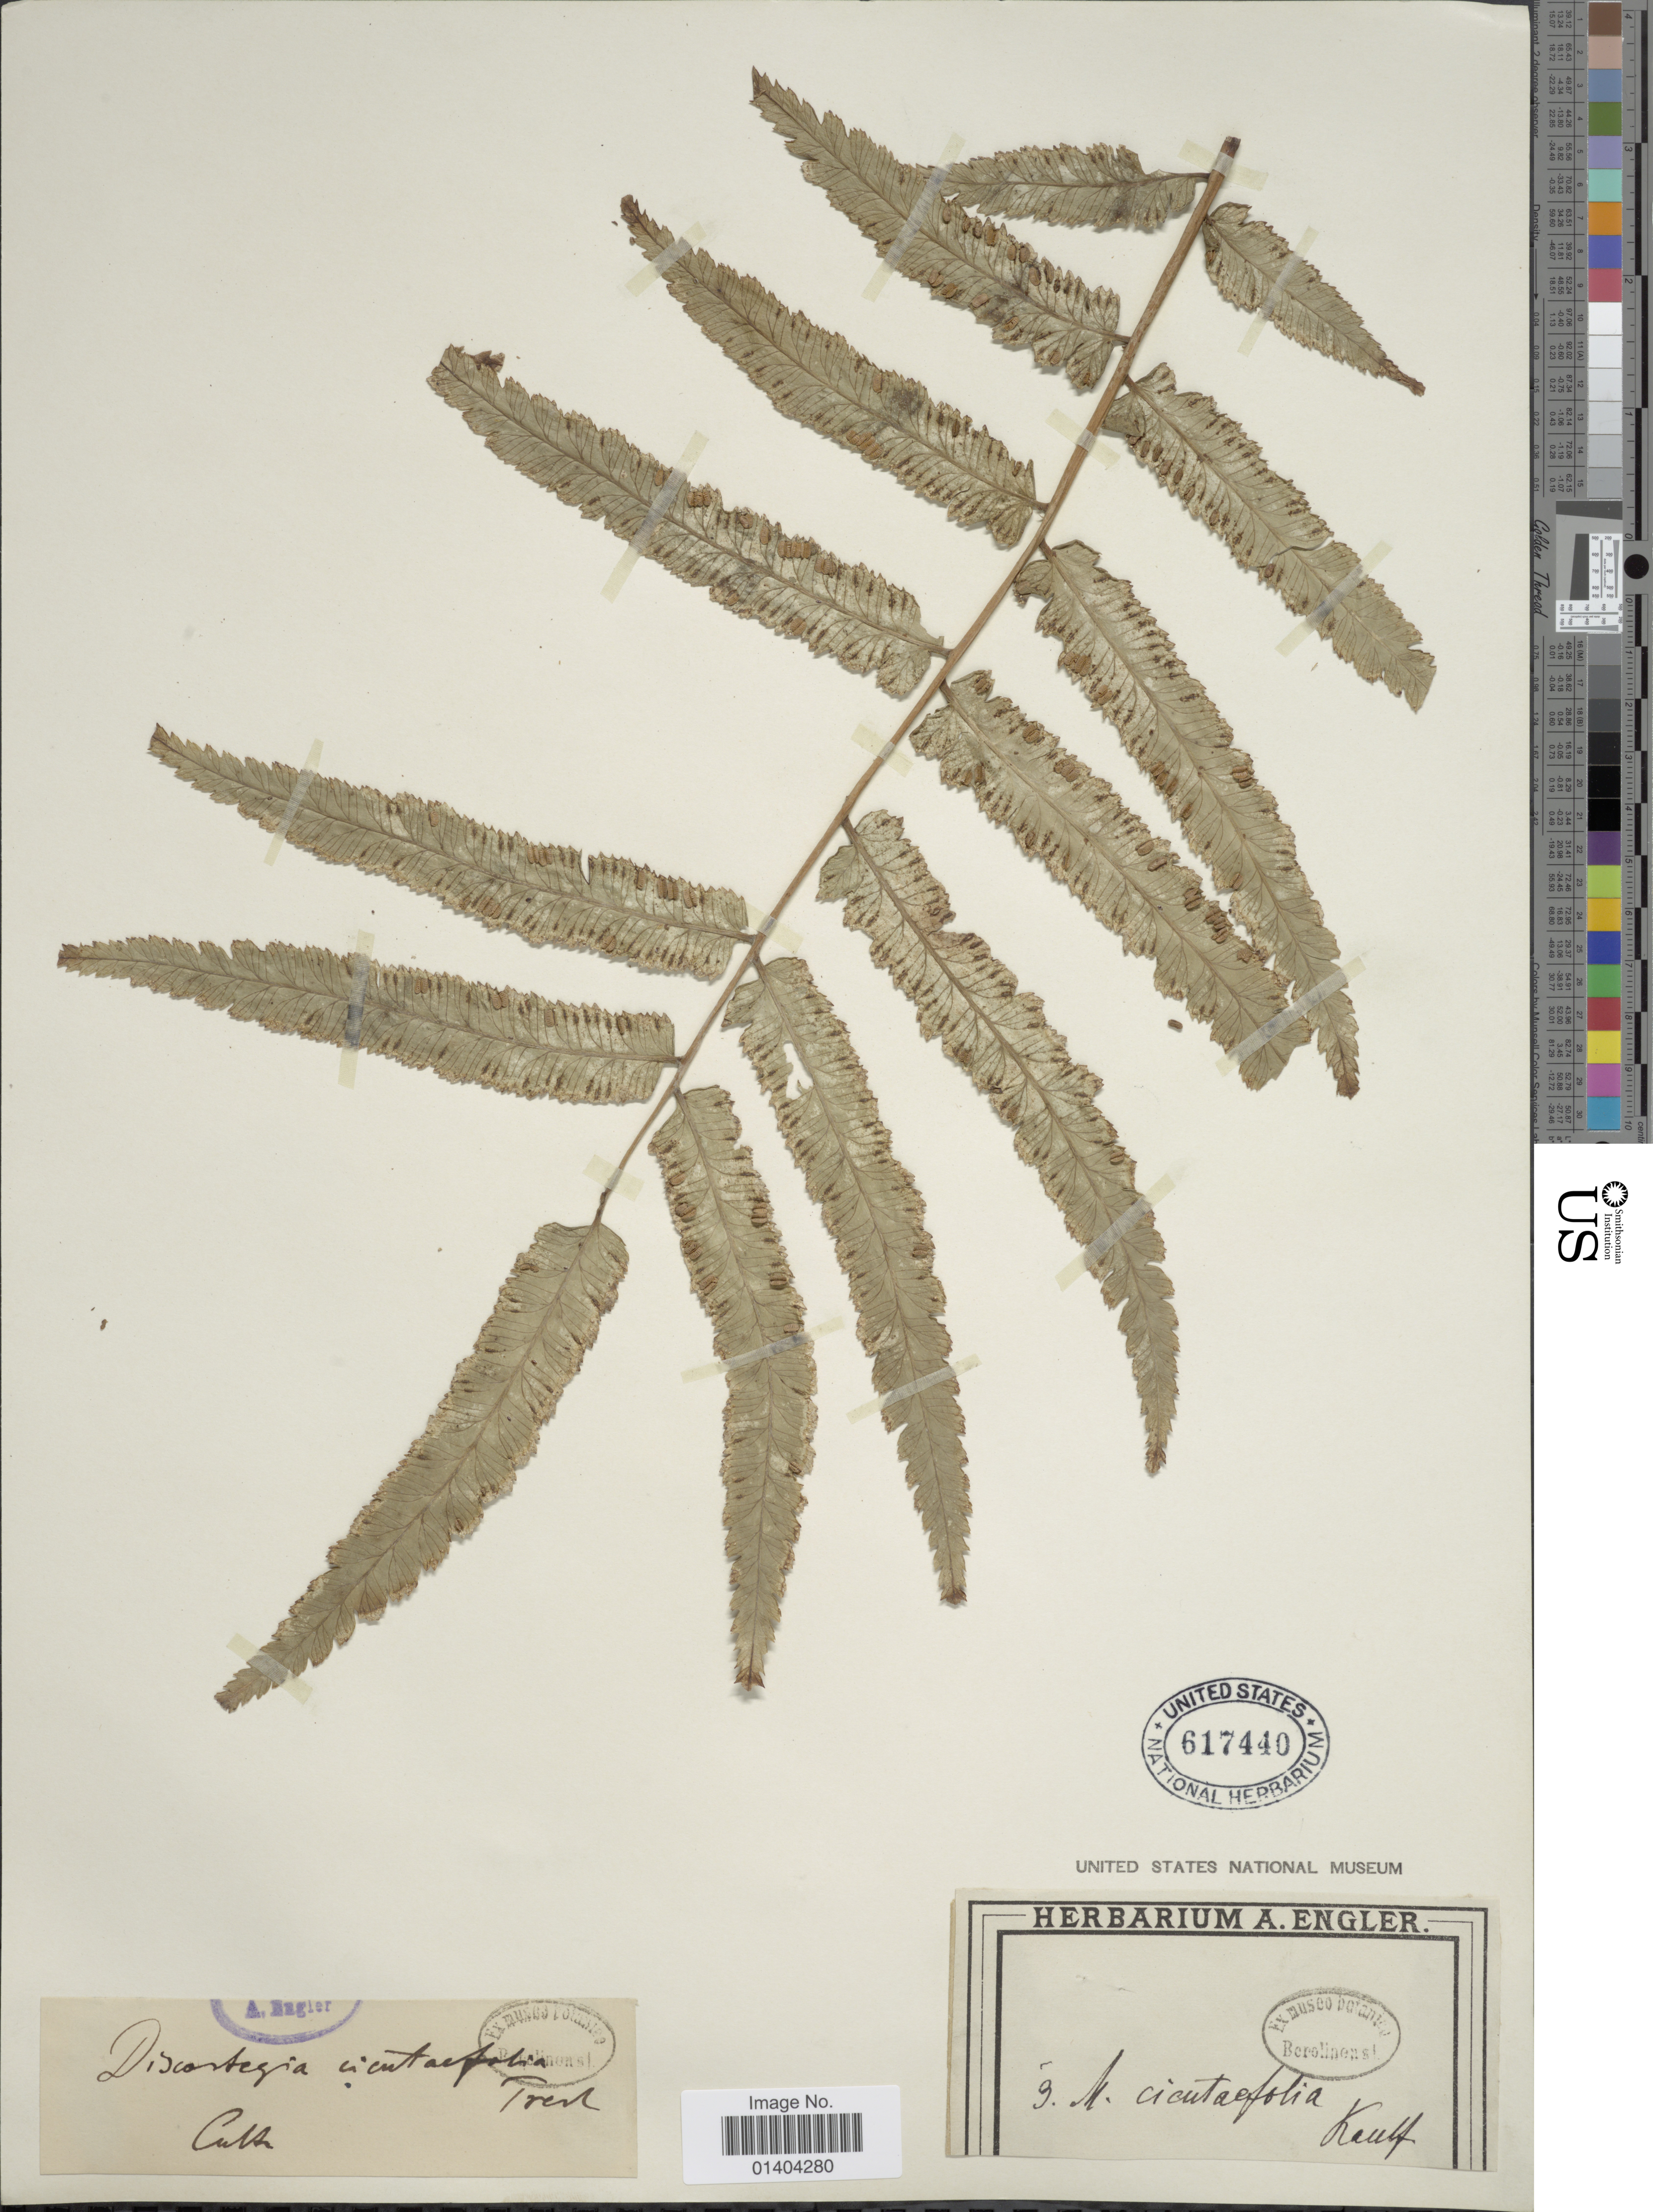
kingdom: Plantae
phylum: Tracheophyta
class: Polypodiopsida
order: Marattiales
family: Marattiaceae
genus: Marattia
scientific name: Marattia cicutifolia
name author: Kaulf.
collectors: Kaulf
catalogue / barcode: US 617440